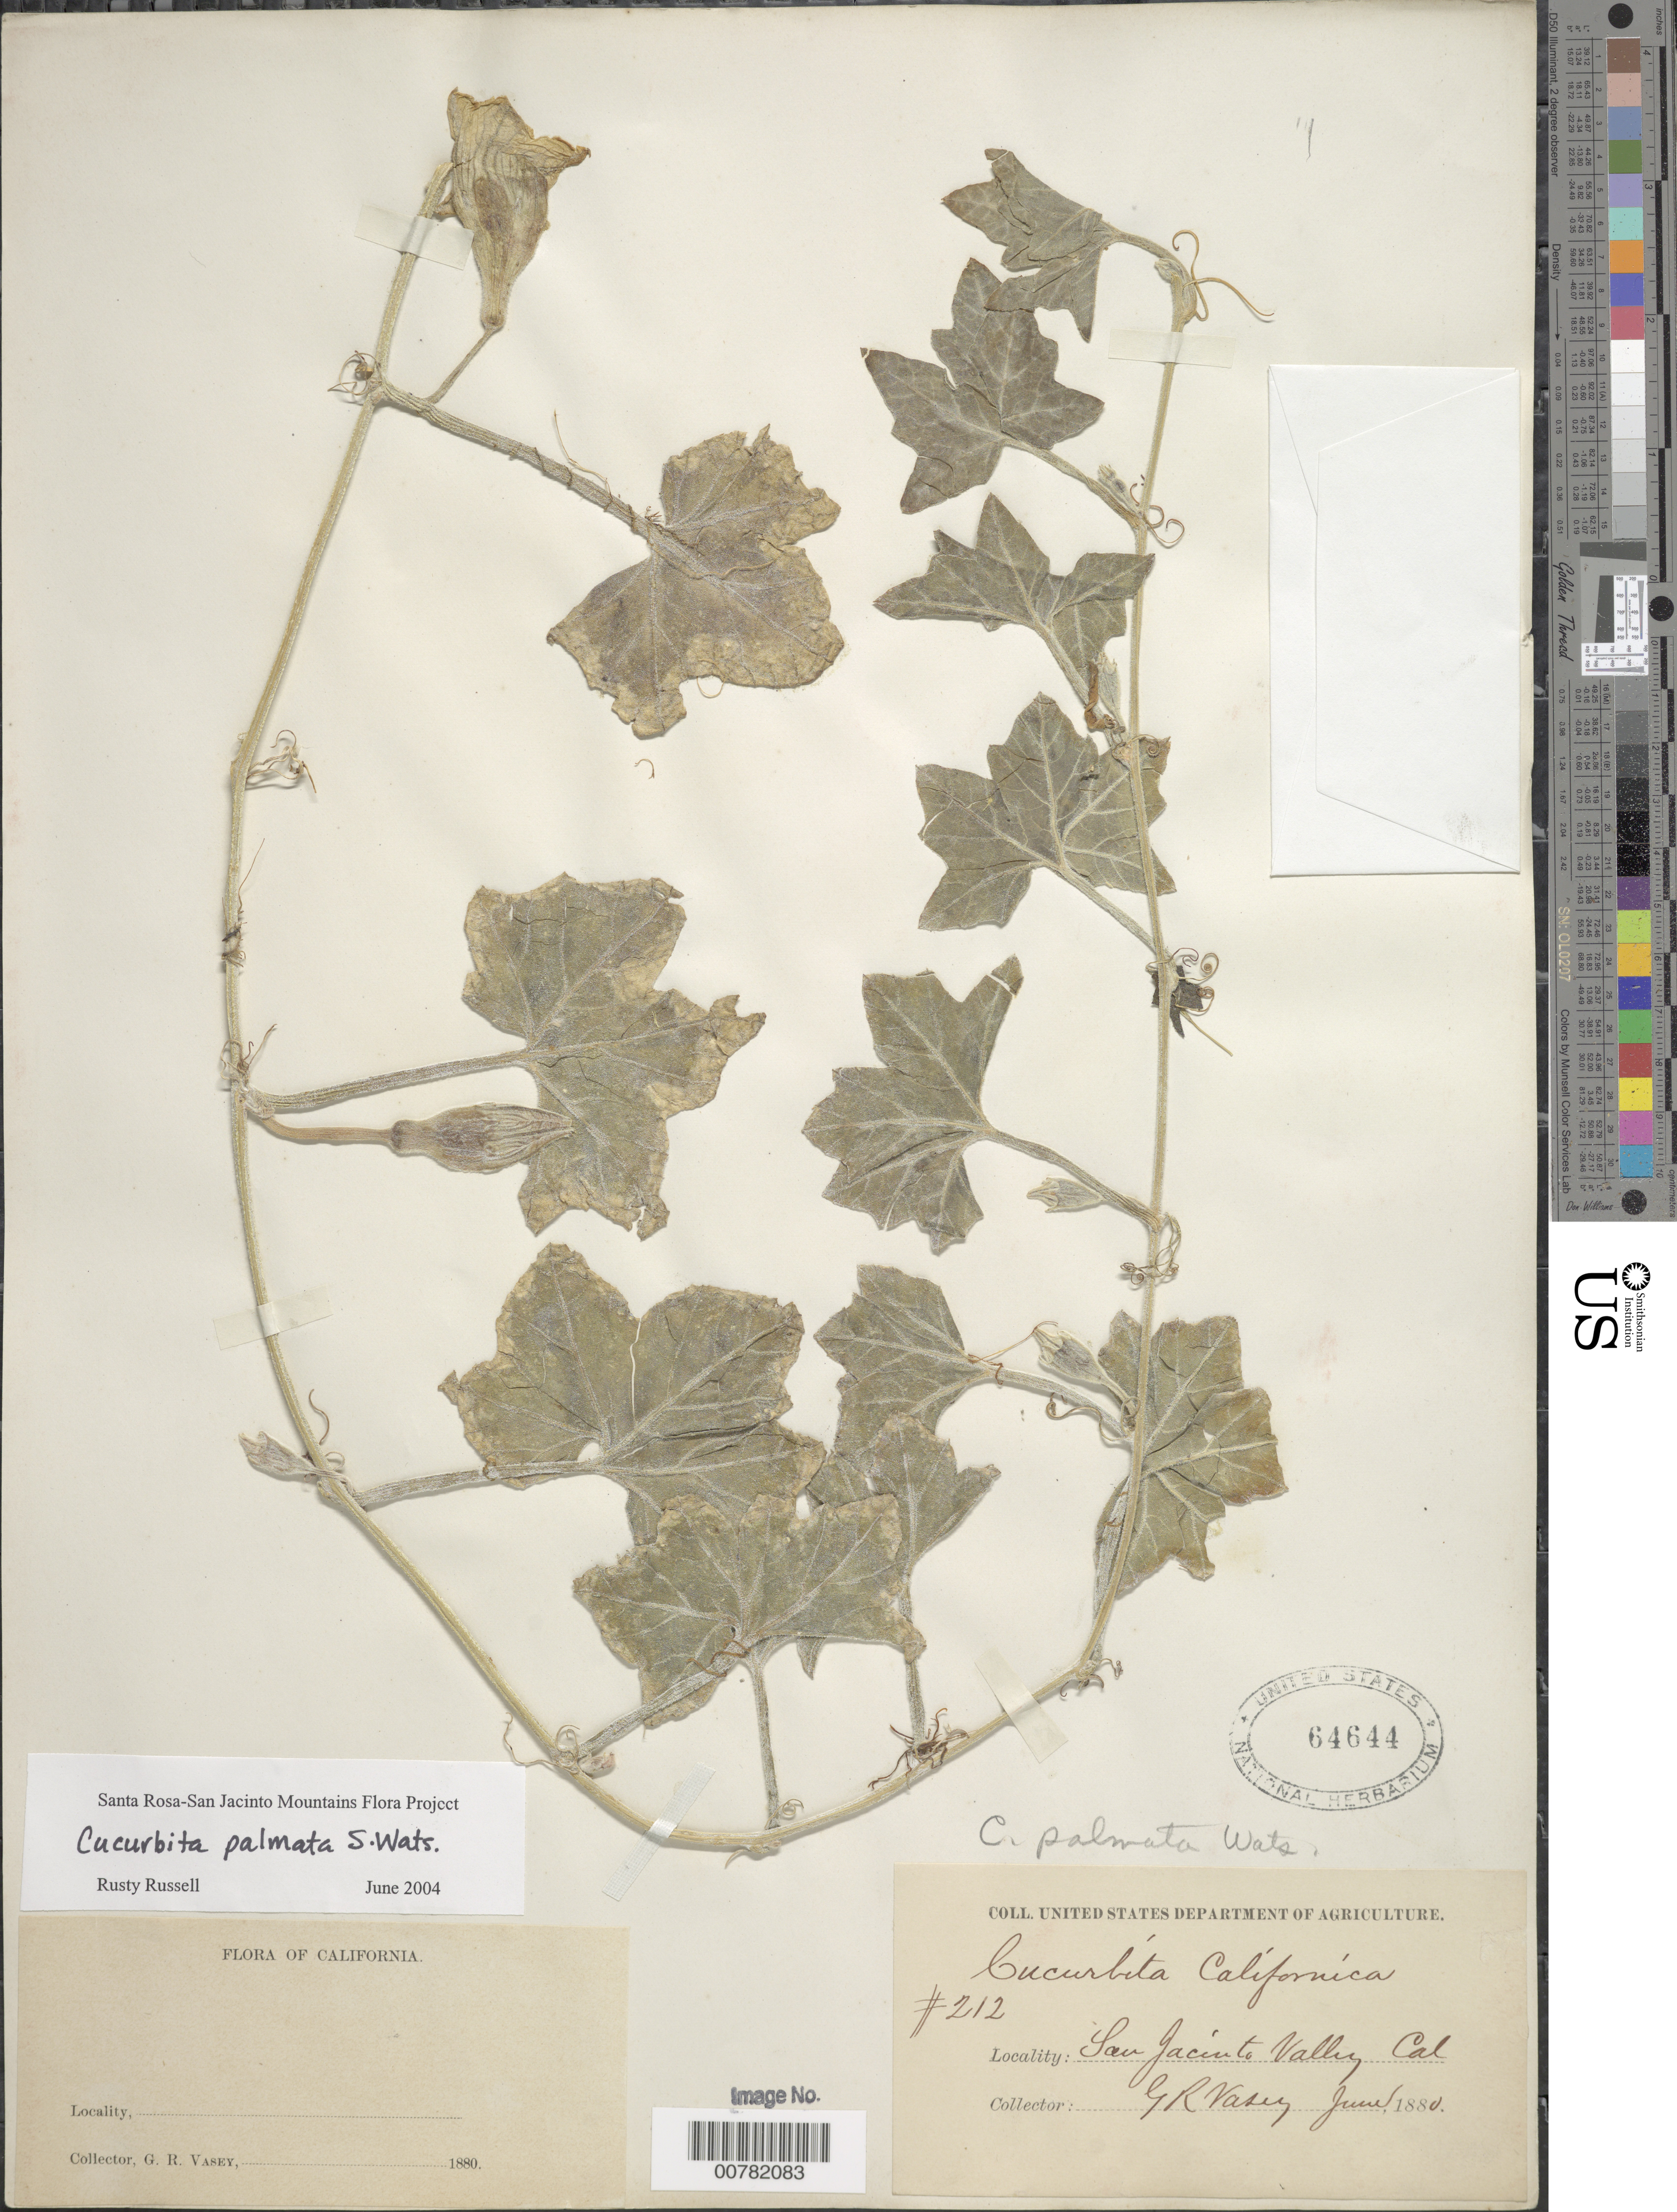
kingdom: Plantae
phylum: Tracheophyta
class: Magnoliopsida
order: Cucurbitales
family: Cucurbitaceae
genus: Cucurbita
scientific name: Cucurbita palmata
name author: S. Watson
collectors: G. R. Vasey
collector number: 212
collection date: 1880-06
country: United States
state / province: California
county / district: Riverside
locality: San Jacinto valley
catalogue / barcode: US 64644